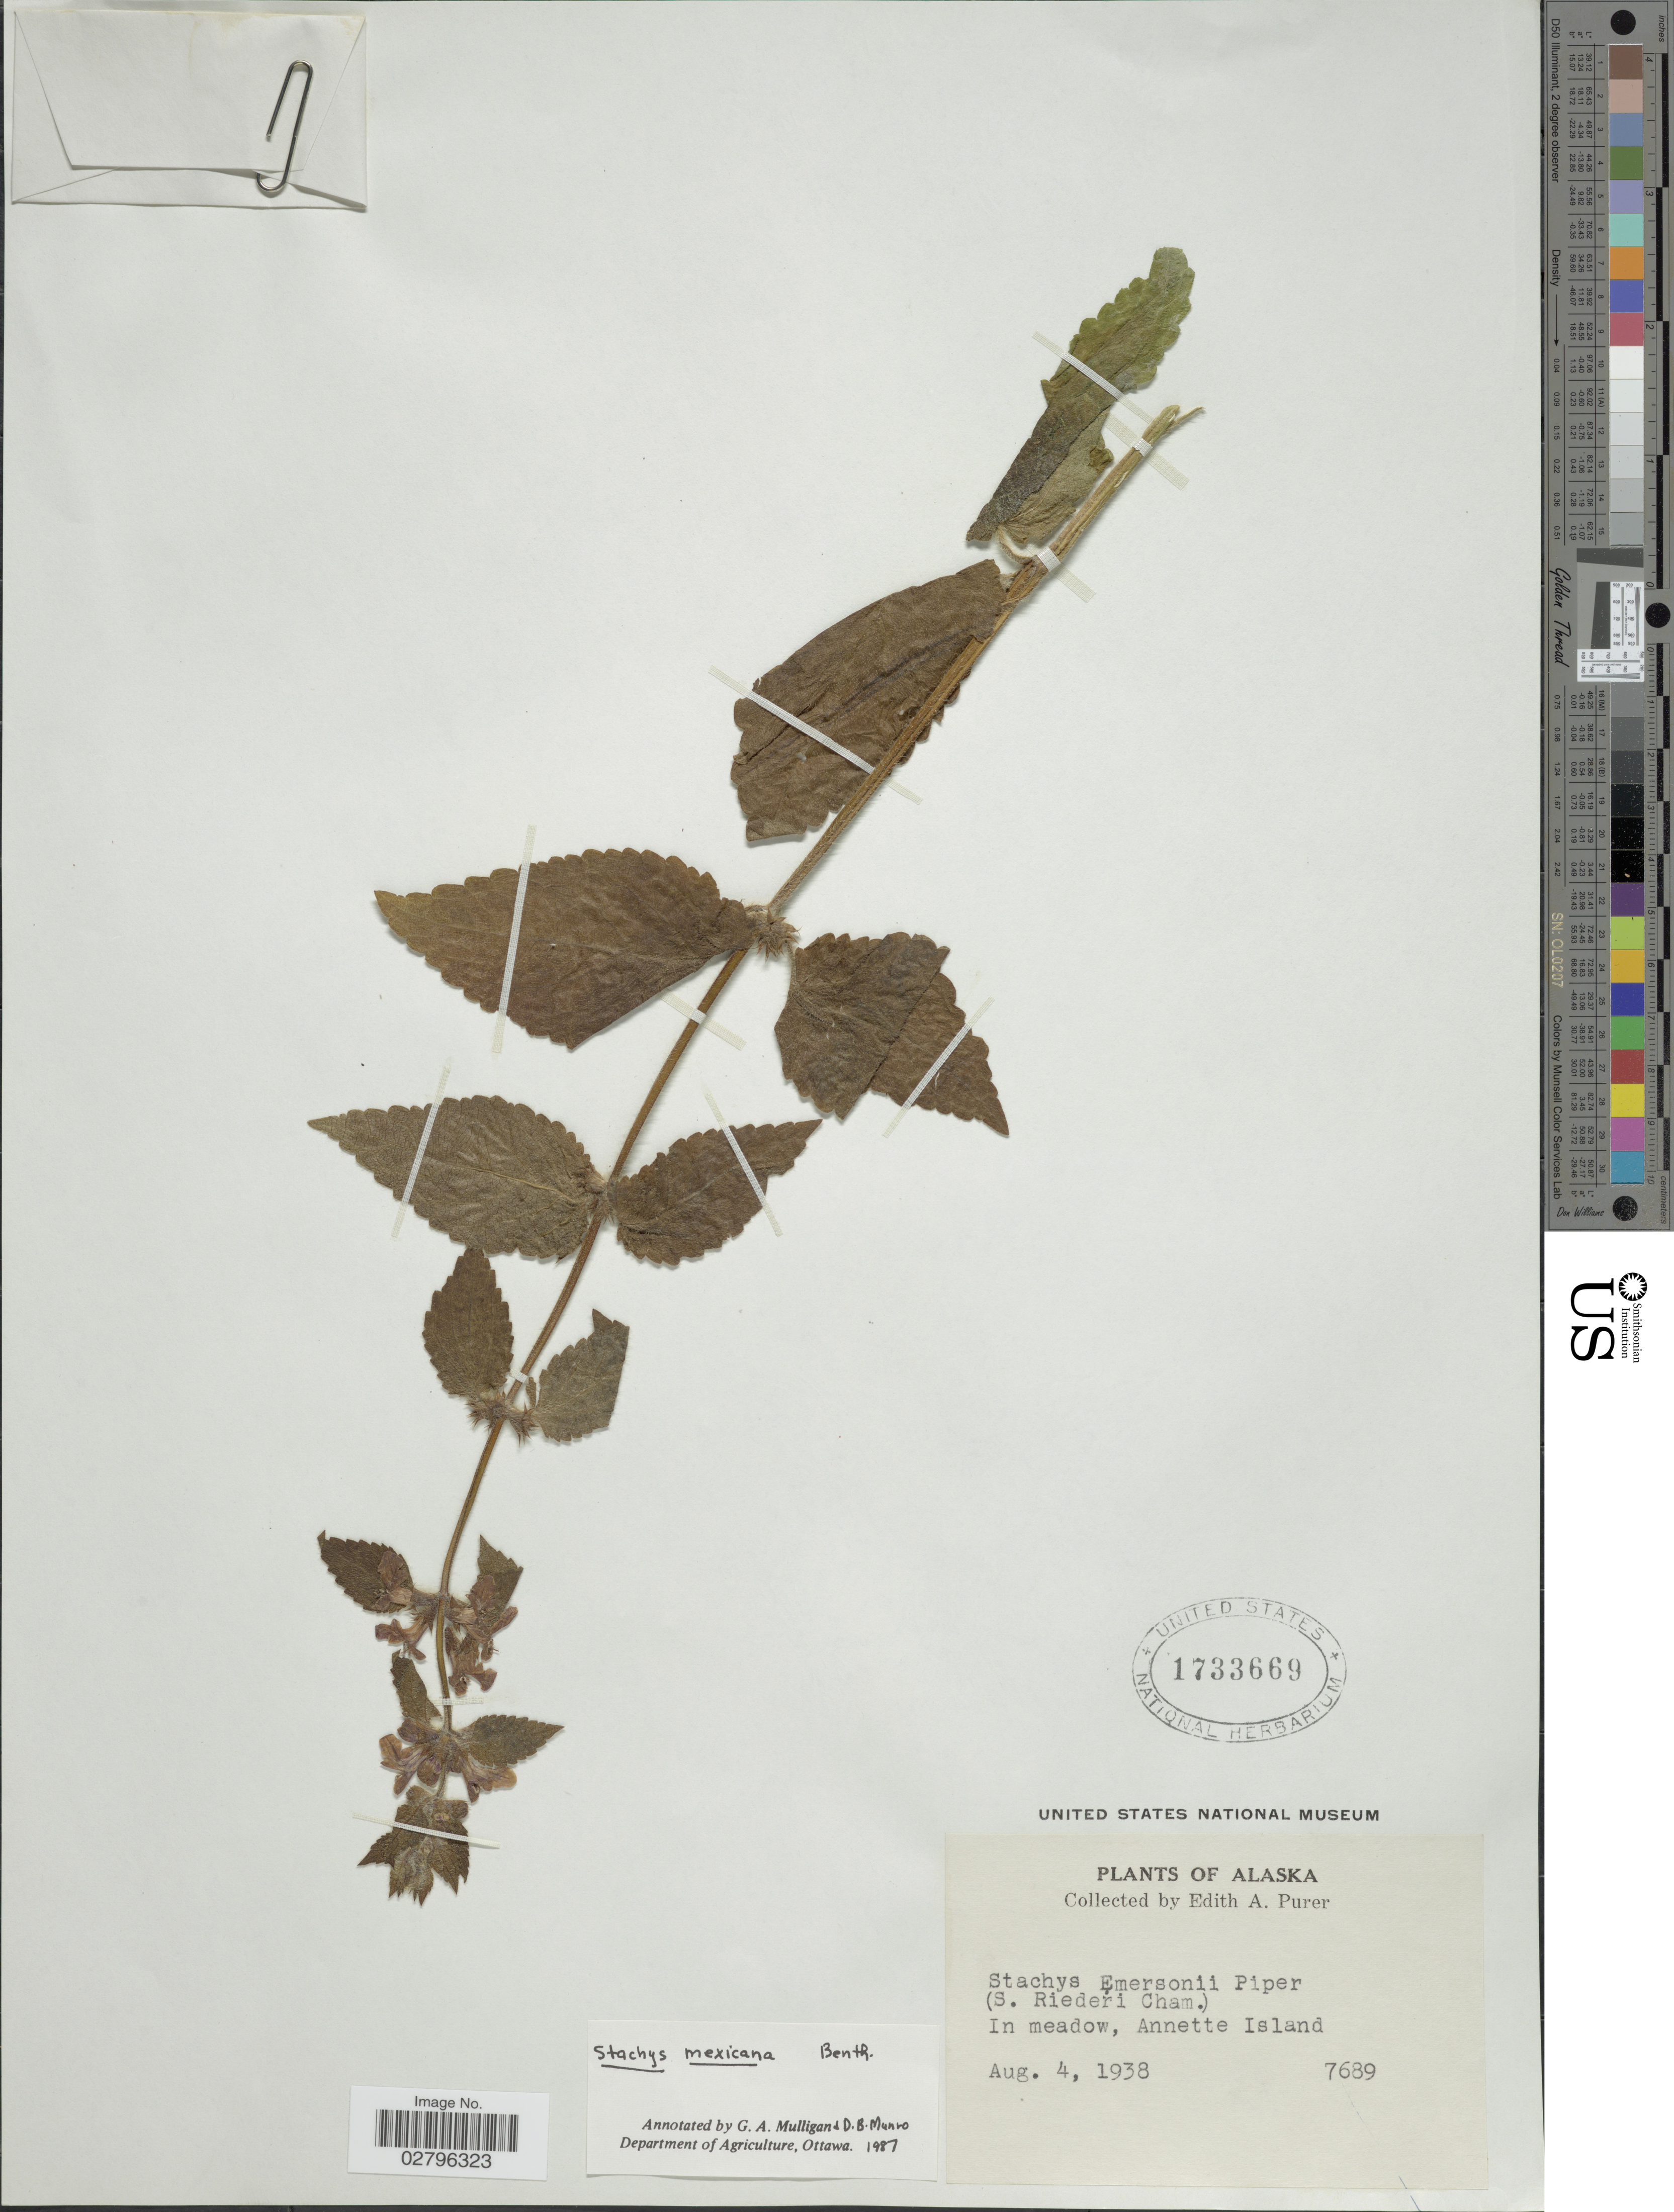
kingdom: Plantae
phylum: Tracheophyta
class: Magnoliopsida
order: Lamiales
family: Lamiaceae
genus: Stachys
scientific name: Stachys mexicana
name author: Benth.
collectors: E. Purer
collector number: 7689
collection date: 1938-08-04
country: United States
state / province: Alaska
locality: In meadow, Annette Island.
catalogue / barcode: US 1733669